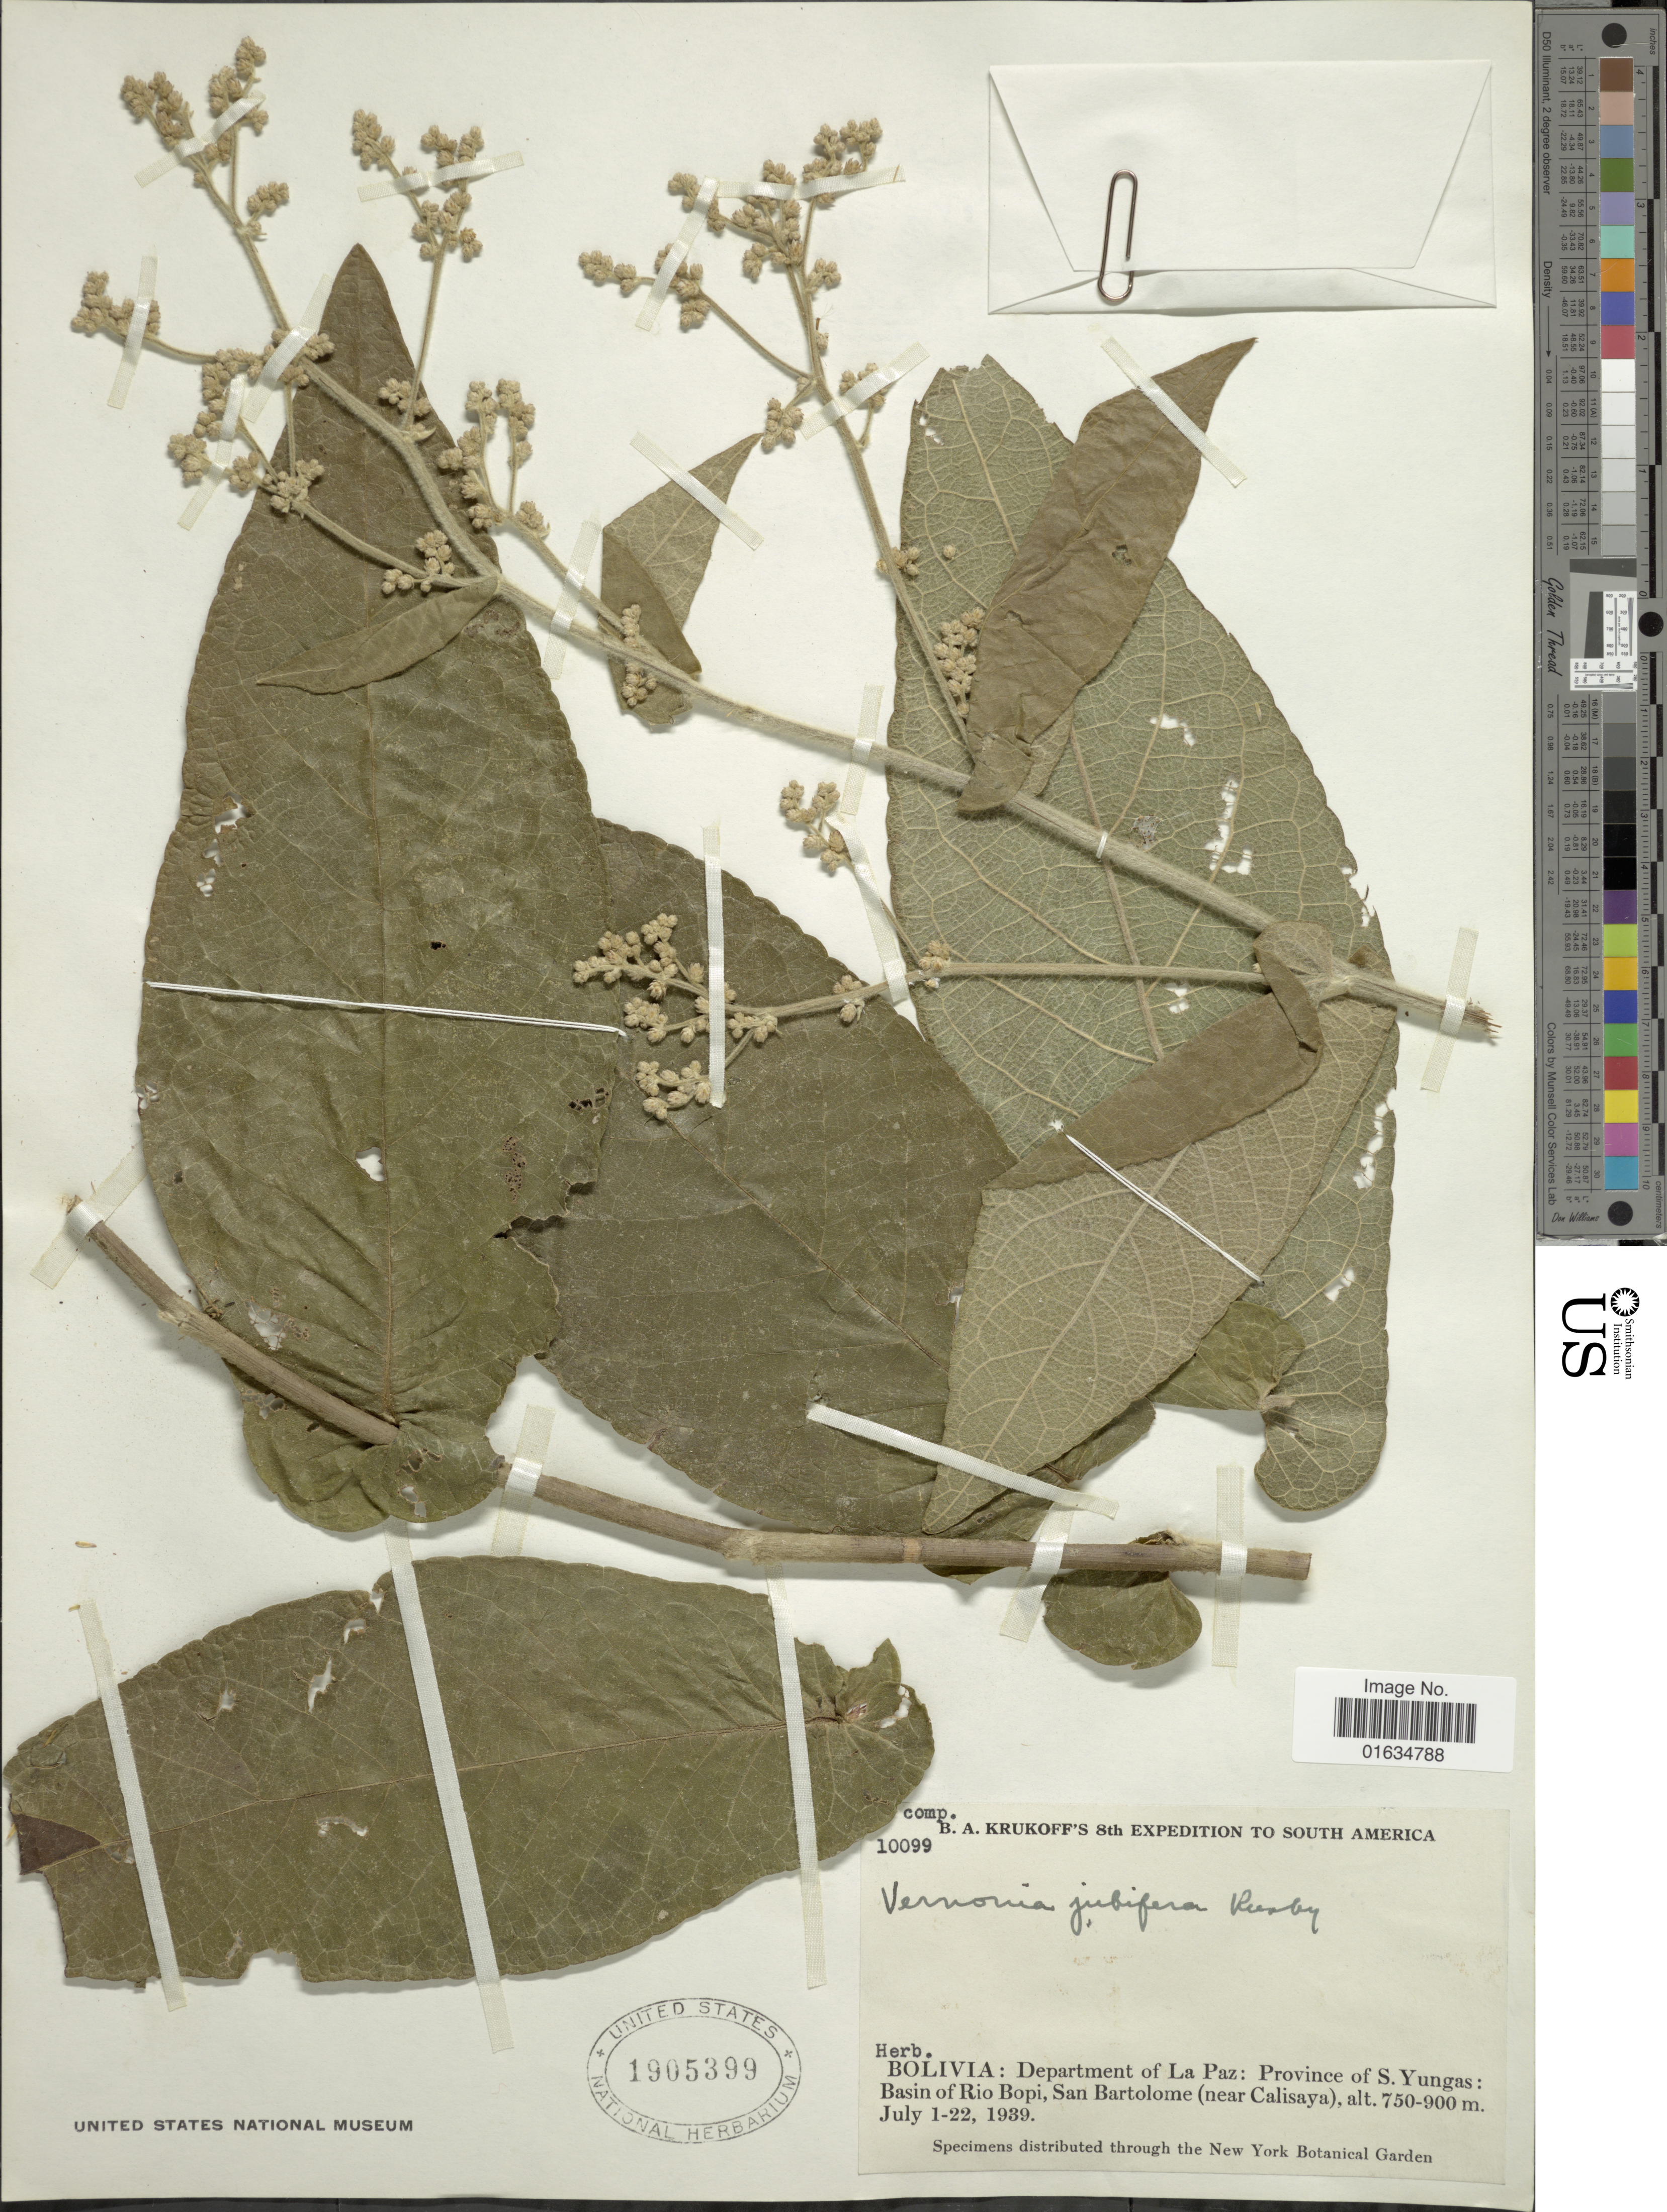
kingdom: Plantae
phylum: Tracheophyta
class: Magnoliopsida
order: Asterales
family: Asteraceae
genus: Critoniopsis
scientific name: Critoniopsis jubifera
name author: (Rusby) H. Rob.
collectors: B. A. Krukoff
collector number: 10099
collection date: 1939-07-01/1939-07-22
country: Bolivia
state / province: La Paz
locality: Province of S. Yungas: Basin of Rio Bopi, San Bartolome (near Calidaya).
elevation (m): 750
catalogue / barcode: US 1905399